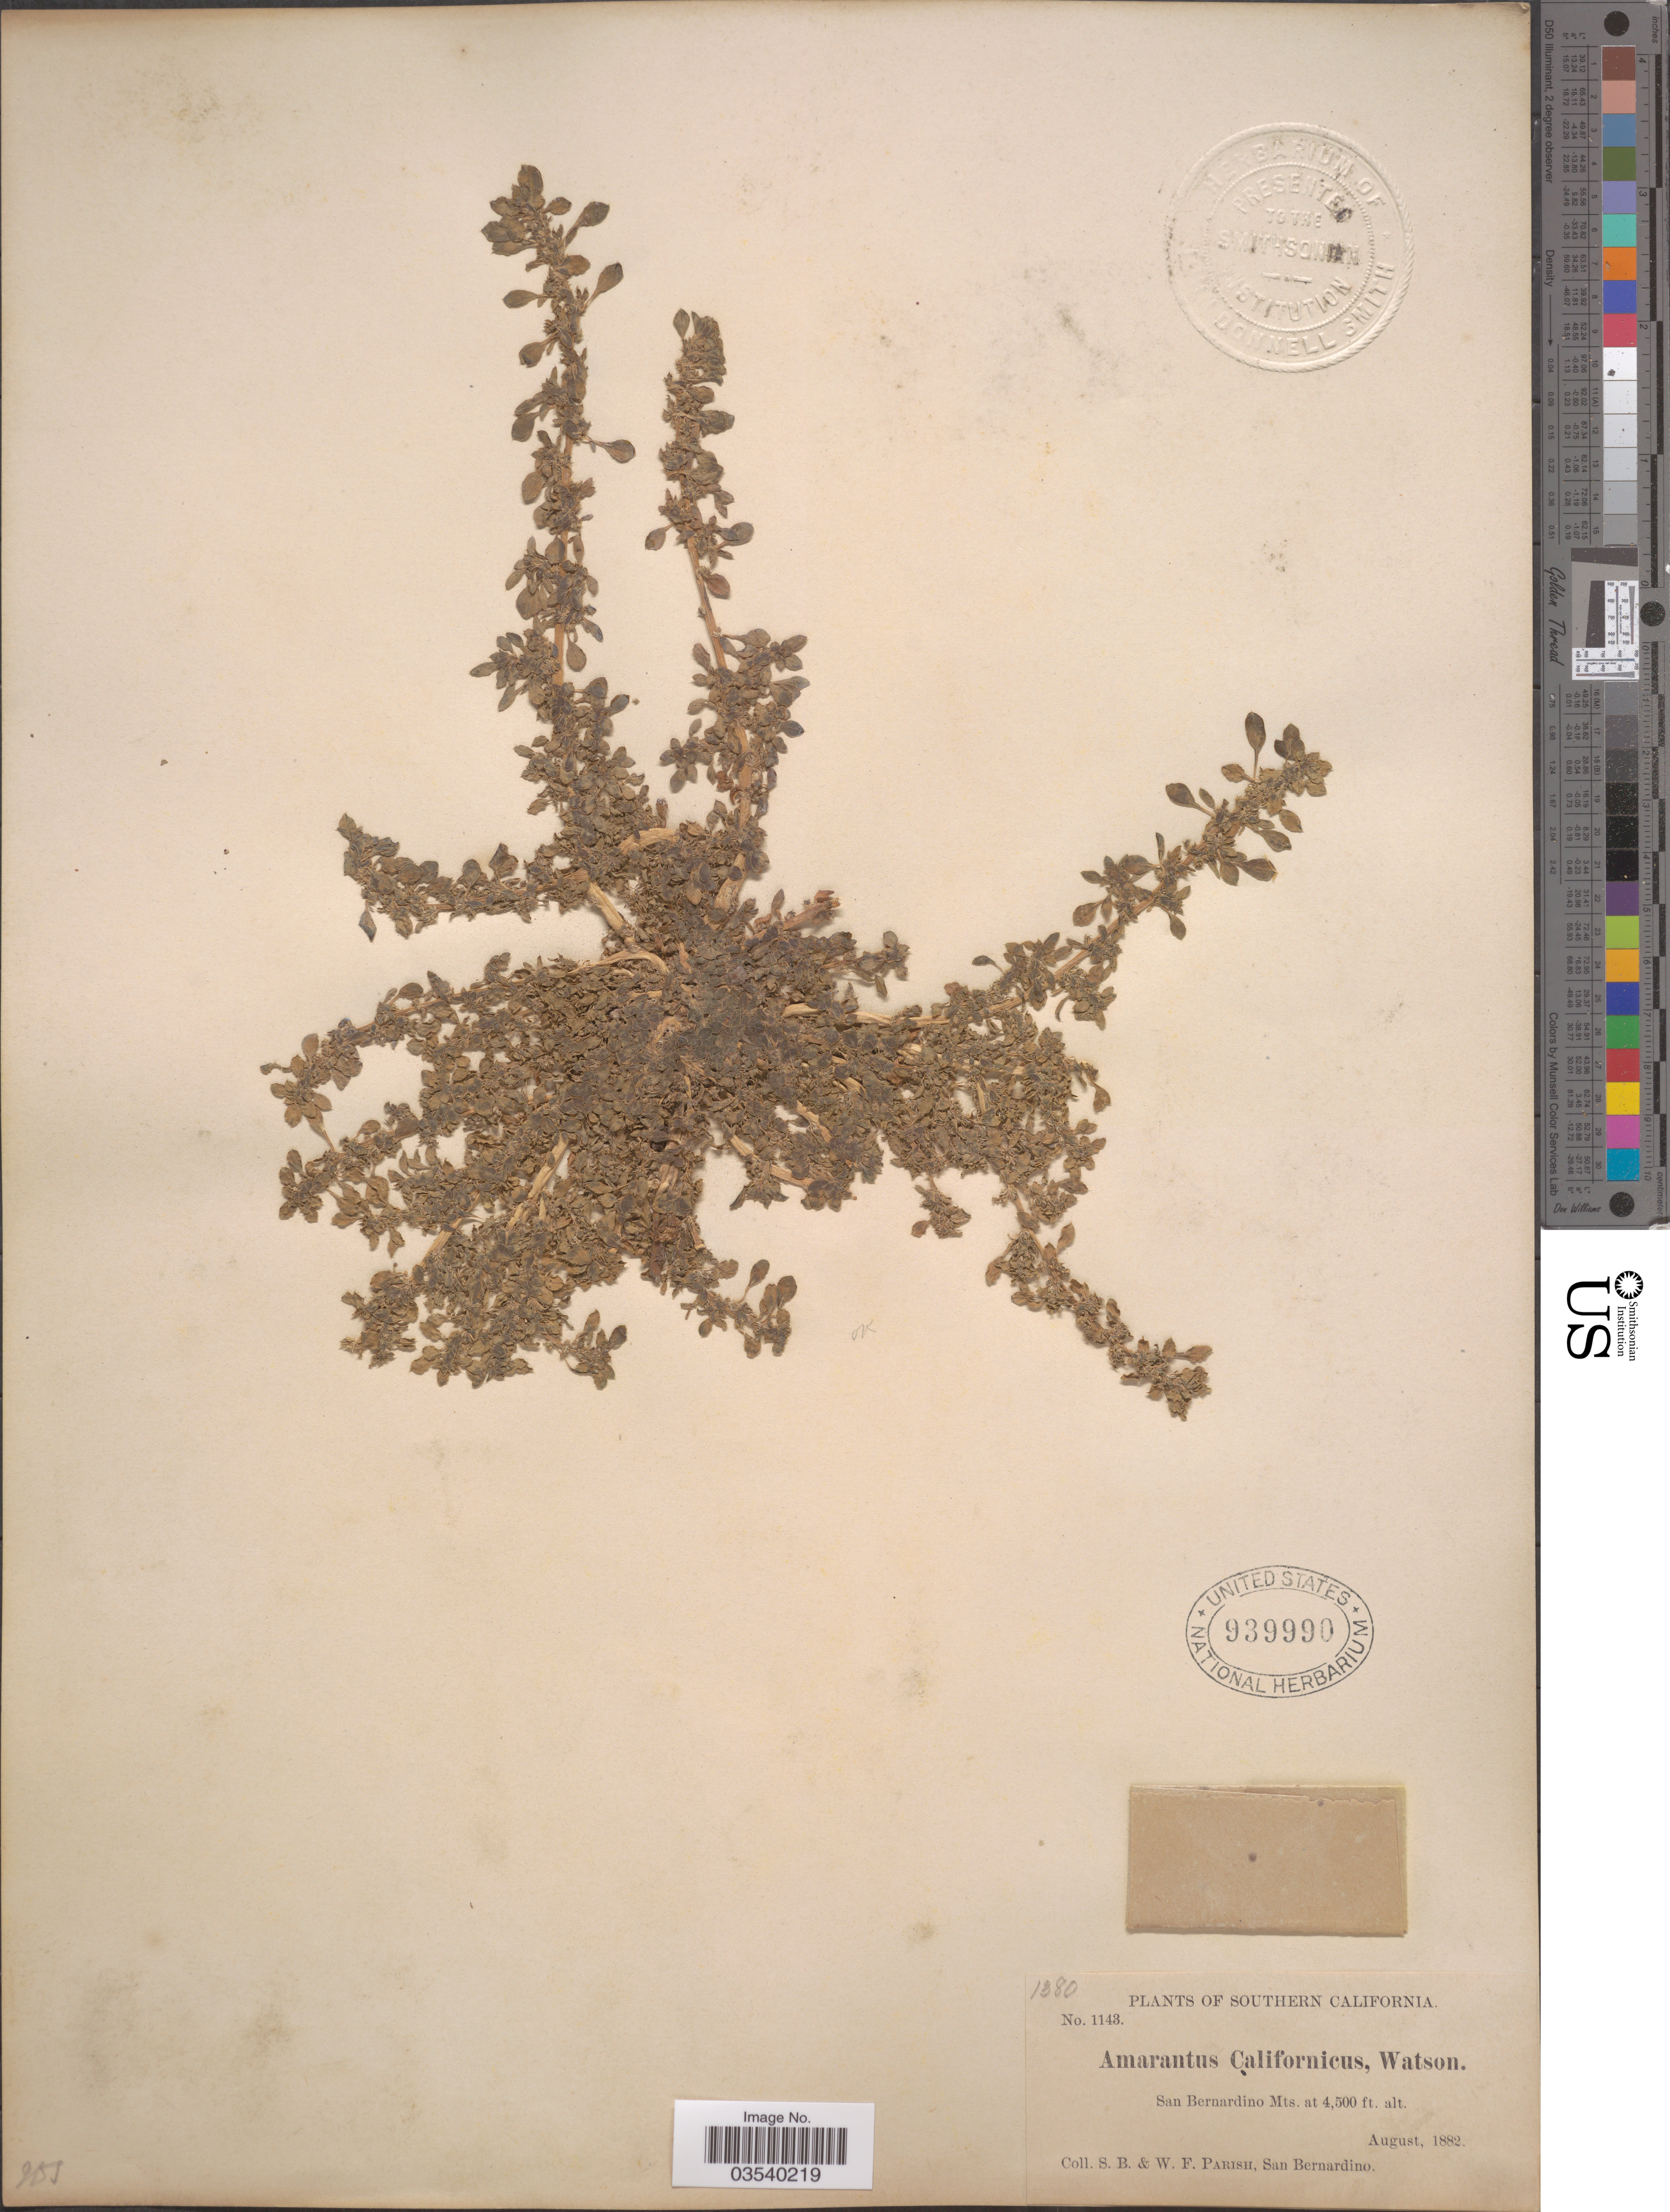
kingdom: Plantae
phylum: Tracheophyta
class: Magnoliopsida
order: Caryophyllales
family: Amaranthaceae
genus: Amaranthus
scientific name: Amaranthus californicus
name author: (Moq.) S. Watson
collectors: S. B. Parish & W. F. Parish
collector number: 1143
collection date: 1882-08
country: United States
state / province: California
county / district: San Bernardino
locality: Southern California. San Bernardino Mts.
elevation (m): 1372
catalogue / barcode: US 939990